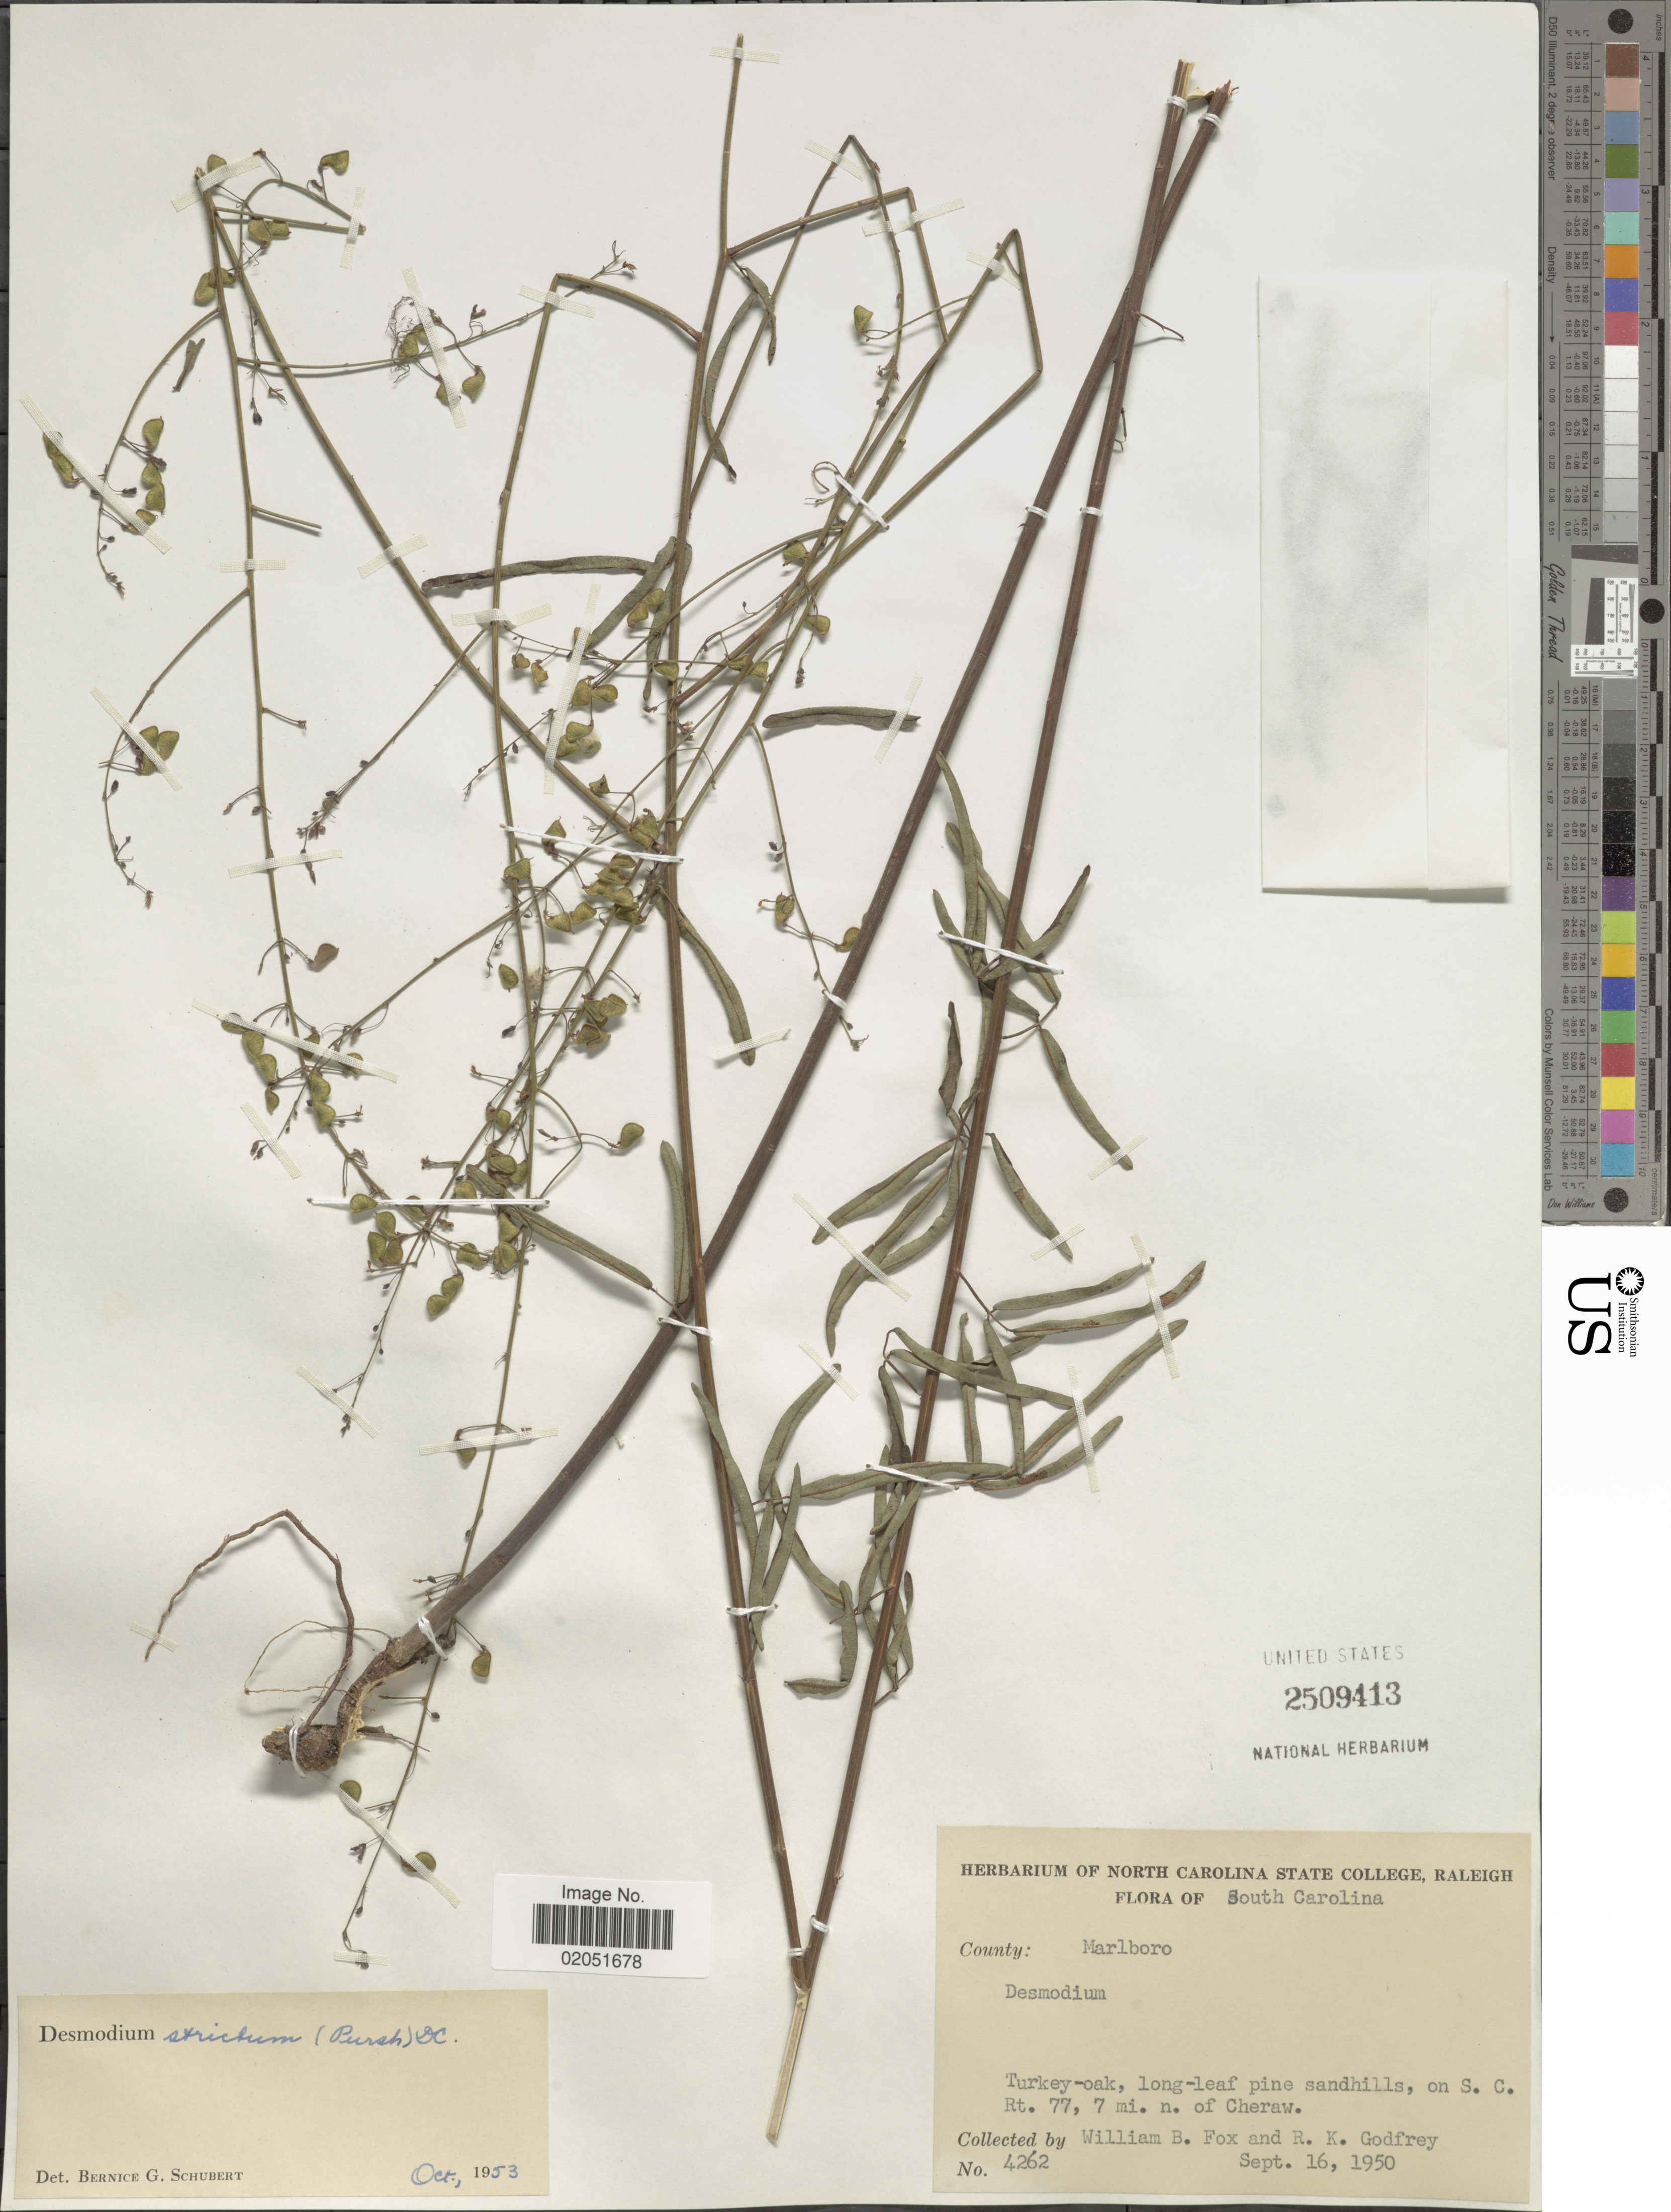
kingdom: Plantae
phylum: Tracheophyta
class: Magnoliopsida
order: Fabales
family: Fabaceae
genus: Desmodium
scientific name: Desmodium strictum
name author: (Pursh) DC.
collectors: W. B. Fox & R. K. Godfrey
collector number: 4262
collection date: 1950-09-16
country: United States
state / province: South Carolina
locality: On S. C. Rt 77, 7 mi. n of Cheraw, County: Marlboro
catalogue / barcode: US 2509413